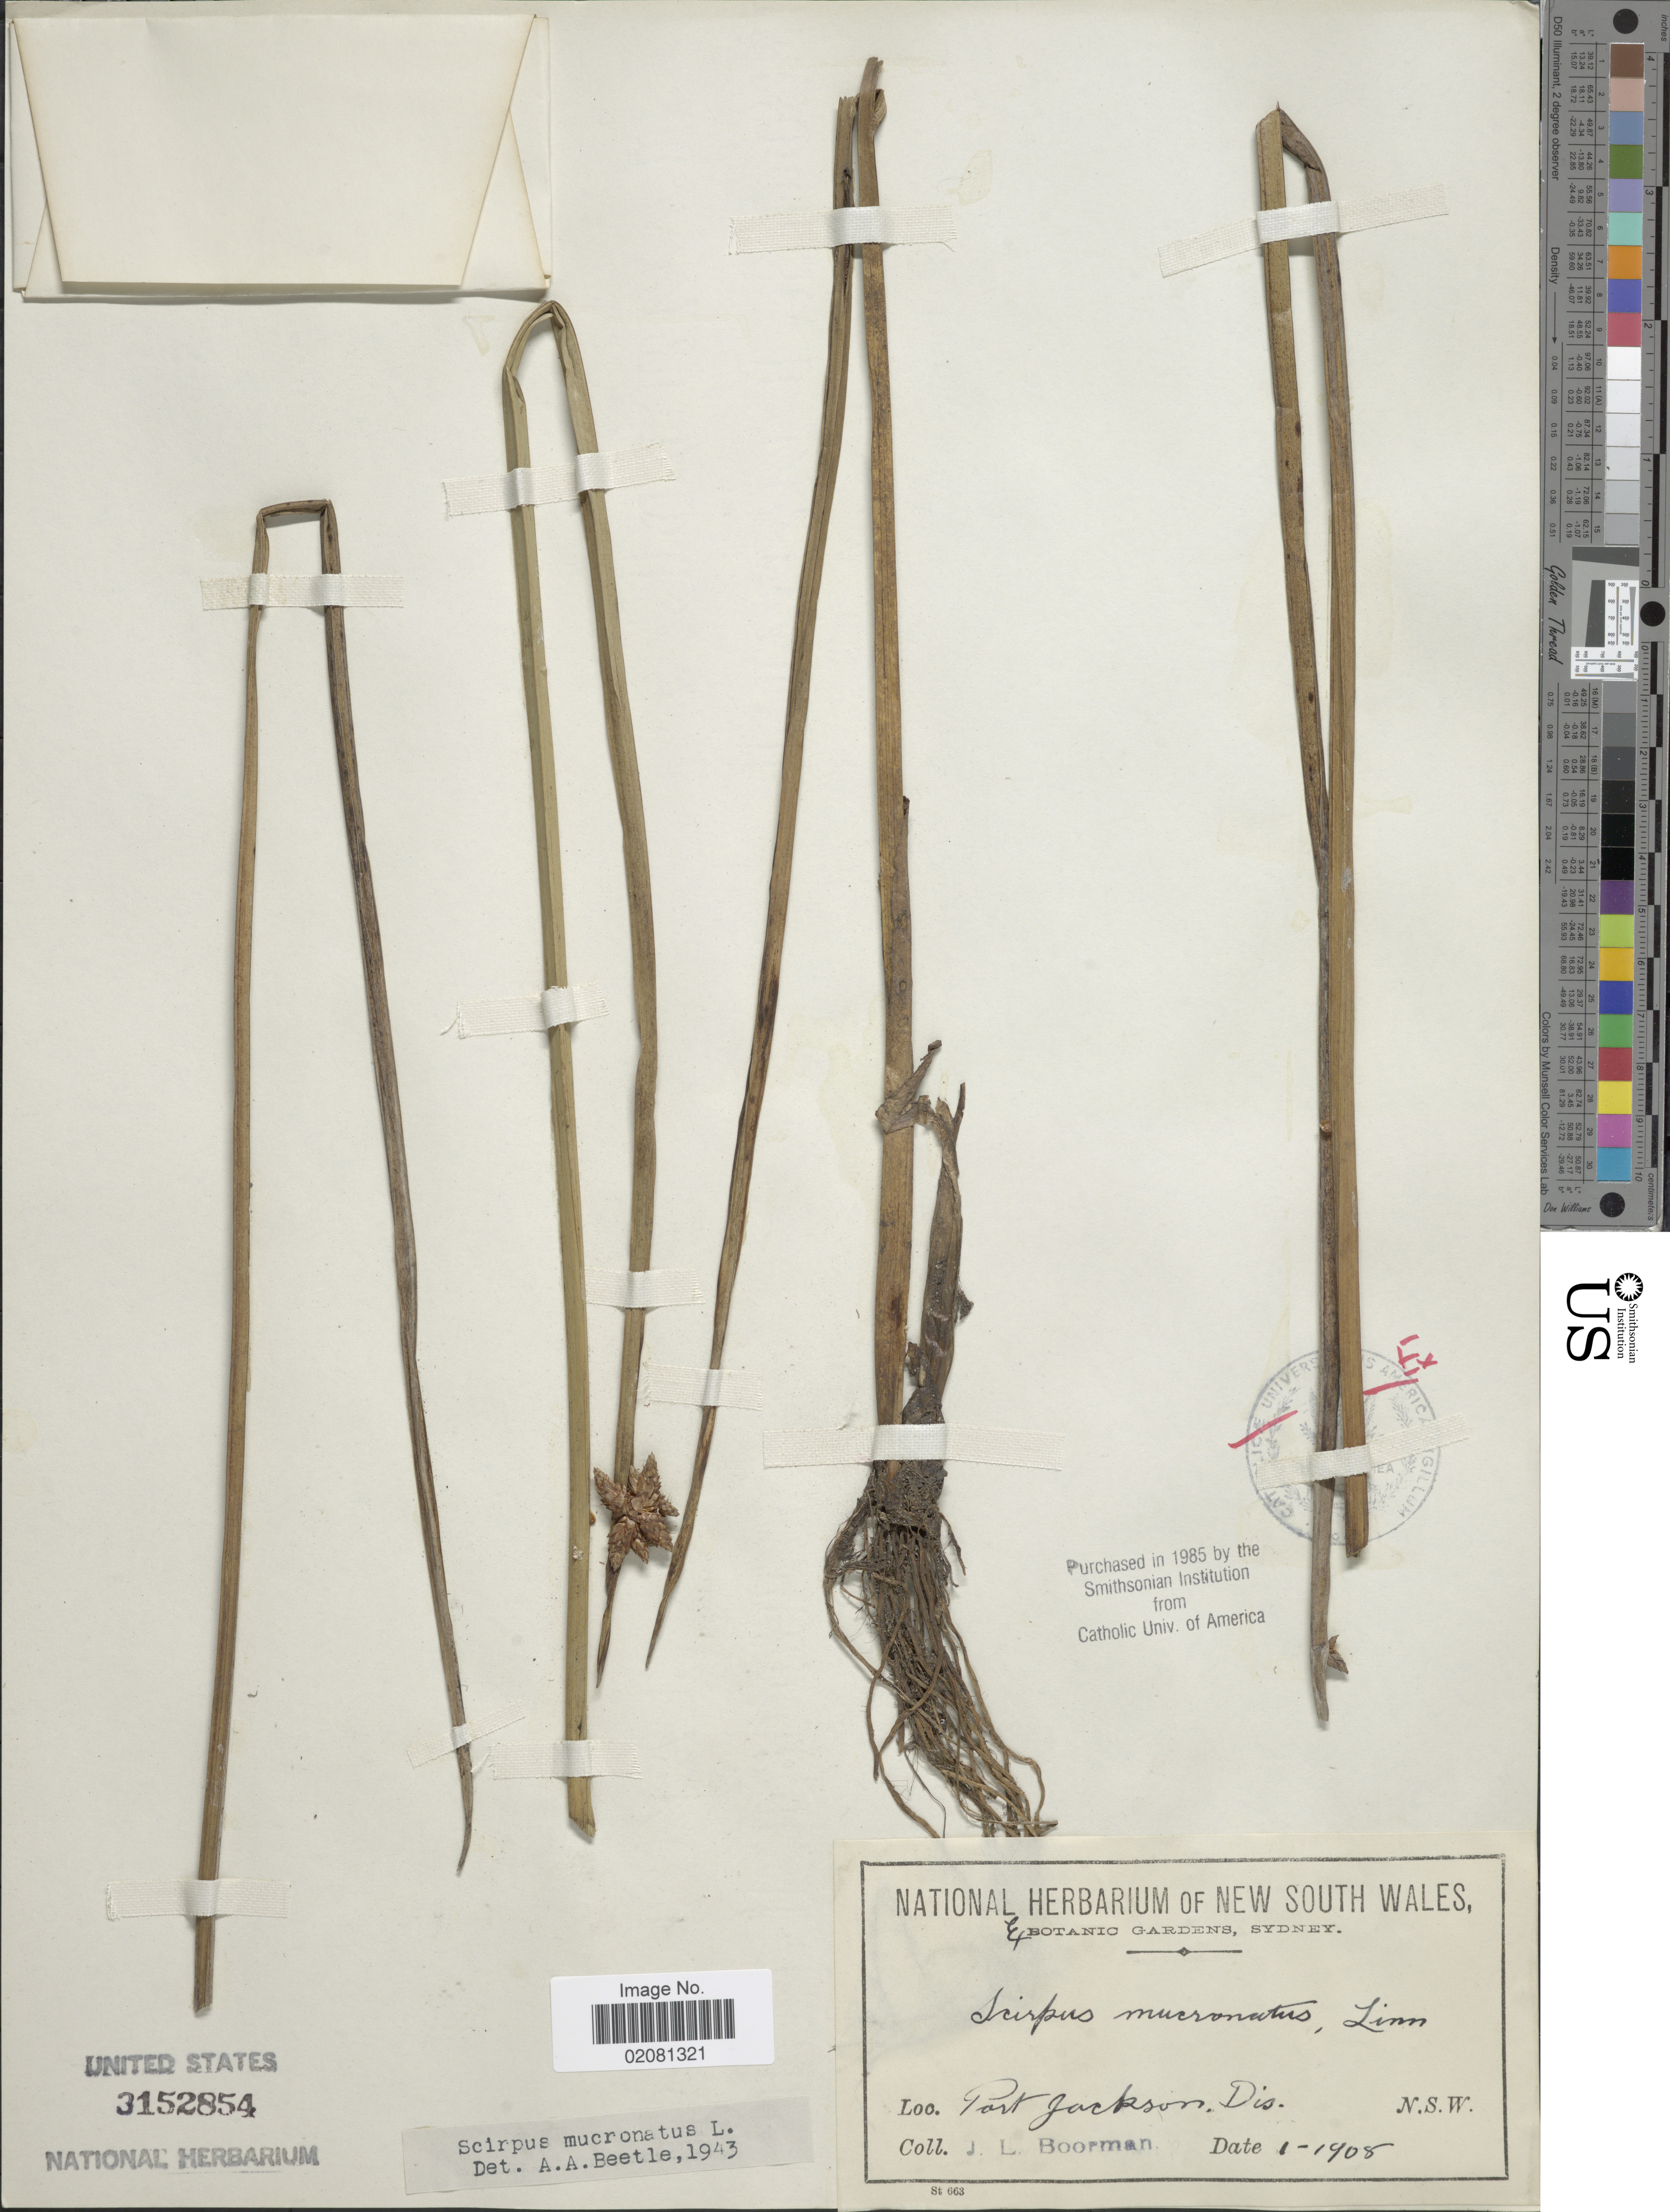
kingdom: Plantae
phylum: Tracheophyta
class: Liliopsida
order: Poales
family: Cyperaceae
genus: Schoenoplectus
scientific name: Schoenoplectus mucronatus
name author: (L.) Palla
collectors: J. Boorman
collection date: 1908-01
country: Australia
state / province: New South Wales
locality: Port Jackson, Dis.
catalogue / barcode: US 3152854